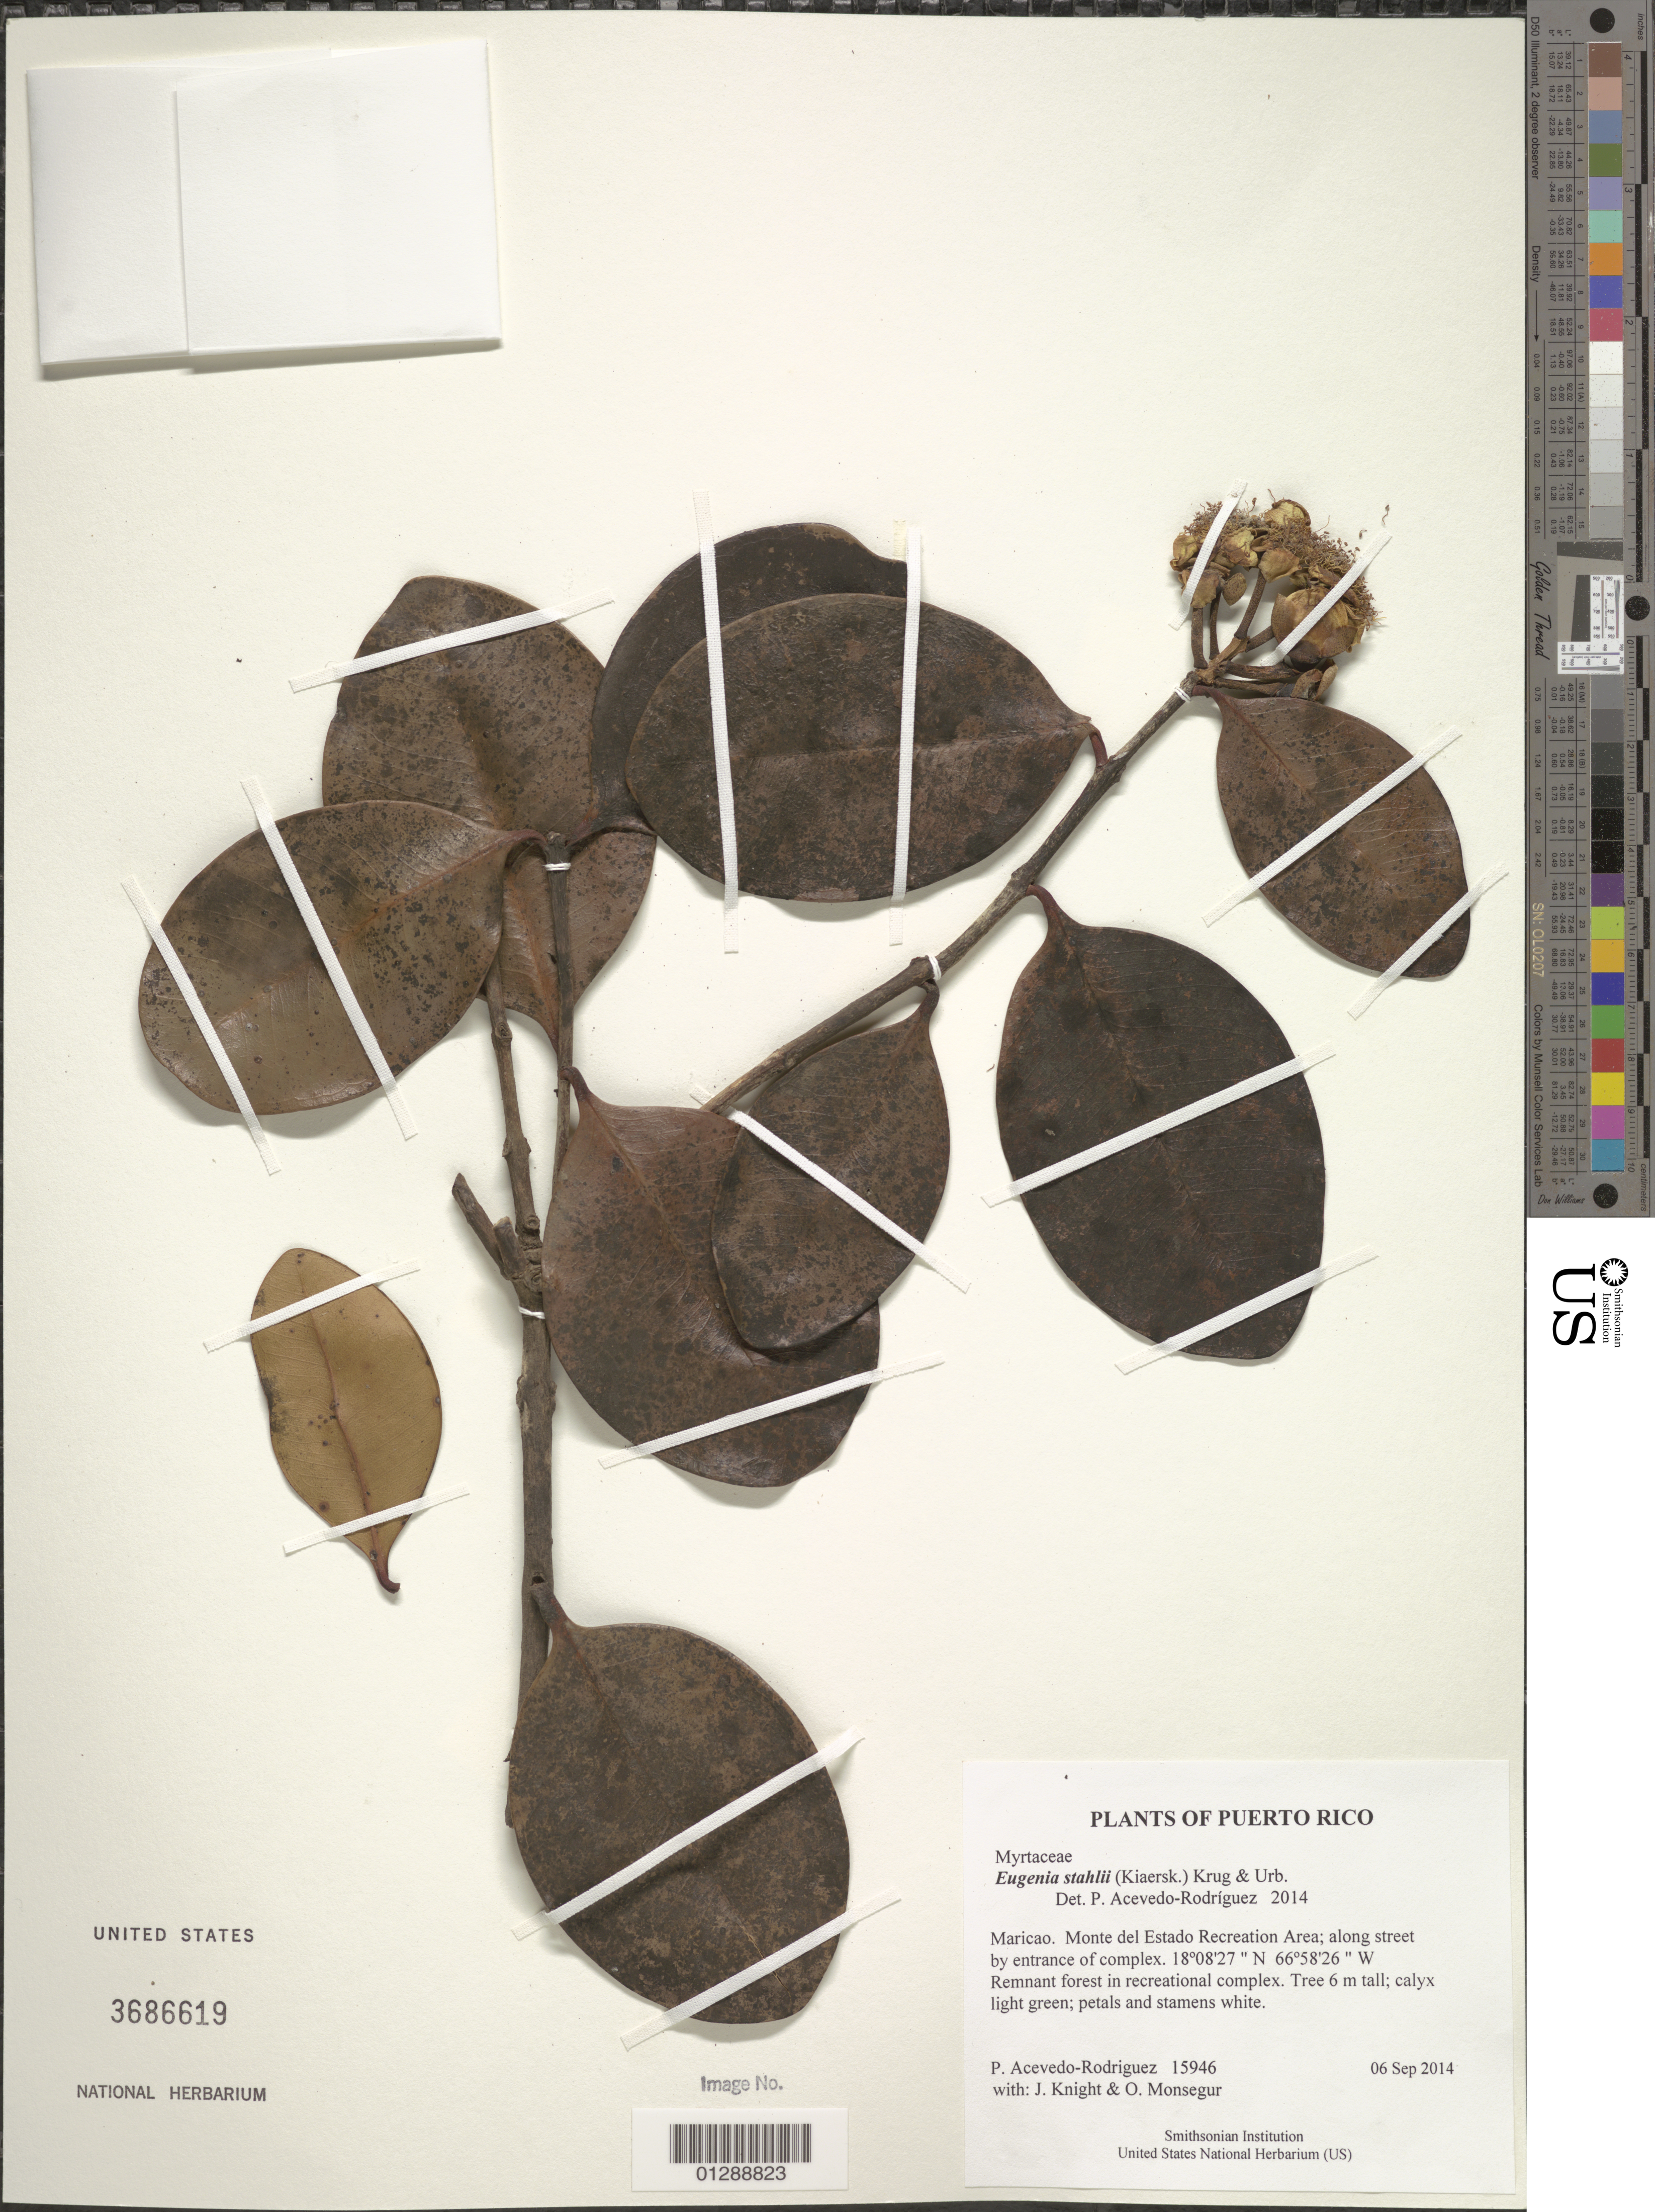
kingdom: Plantae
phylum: Tracheophyta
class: Magnoliopsida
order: Myrtales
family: Myrtaceae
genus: Eugenia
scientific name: Eugenia stahlii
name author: (Kiaersk.) Krug & Urb.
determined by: Acevedo-Rodríguez, P., (BOT), Smithsonian Institution - National Museum of Natural History (UNITED STATES)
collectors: P. Acevedo-Rodr., J. Knight & O. Monsegur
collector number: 15946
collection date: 2014-09-06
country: Puerto Rico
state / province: Maricao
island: Puerto Rico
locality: Monte del Estado Recreation Area; along street by entrance of complex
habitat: Remnant forest in recreational complex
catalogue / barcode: US 3686619